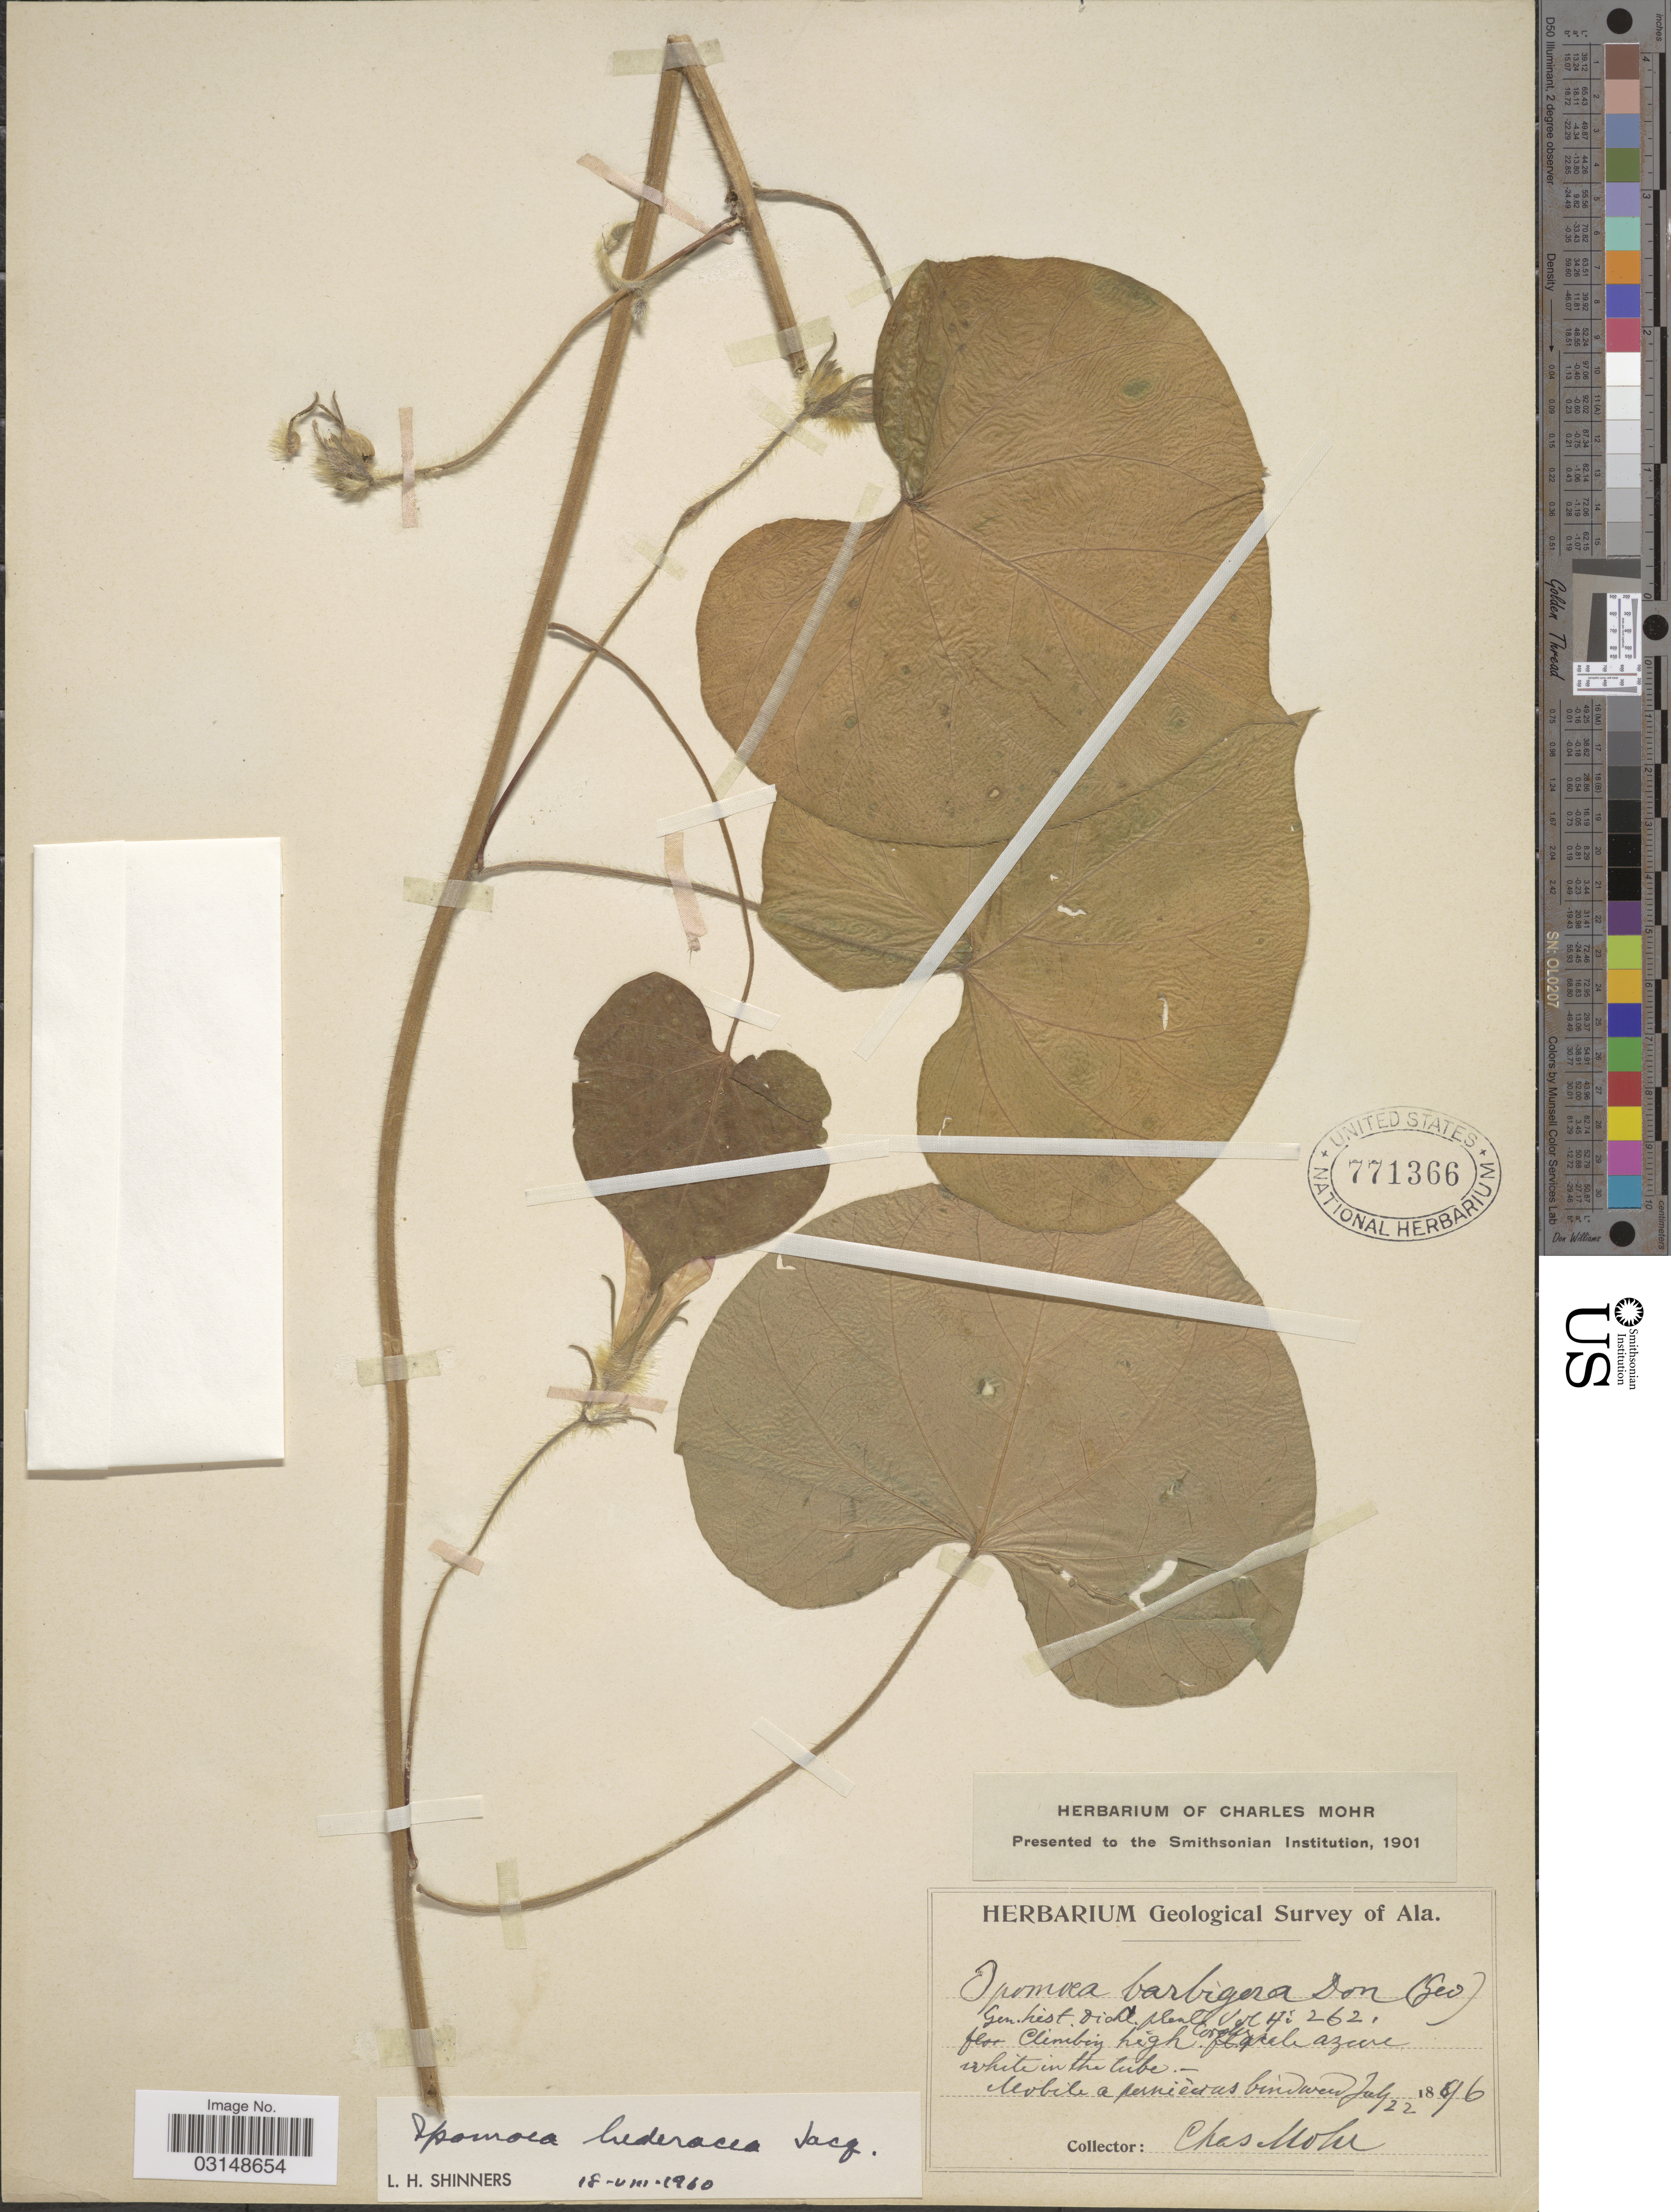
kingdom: Plantae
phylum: Tracheophyta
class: Magnoliopsida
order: Solanales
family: Convolvulaceae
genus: Ipomoea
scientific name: Ipomoea hederacea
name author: Jacq.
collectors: Mohr, C. T. (herbarium)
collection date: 1896-07-22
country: United States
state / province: Alabama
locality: Mobile.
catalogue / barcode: US 771366